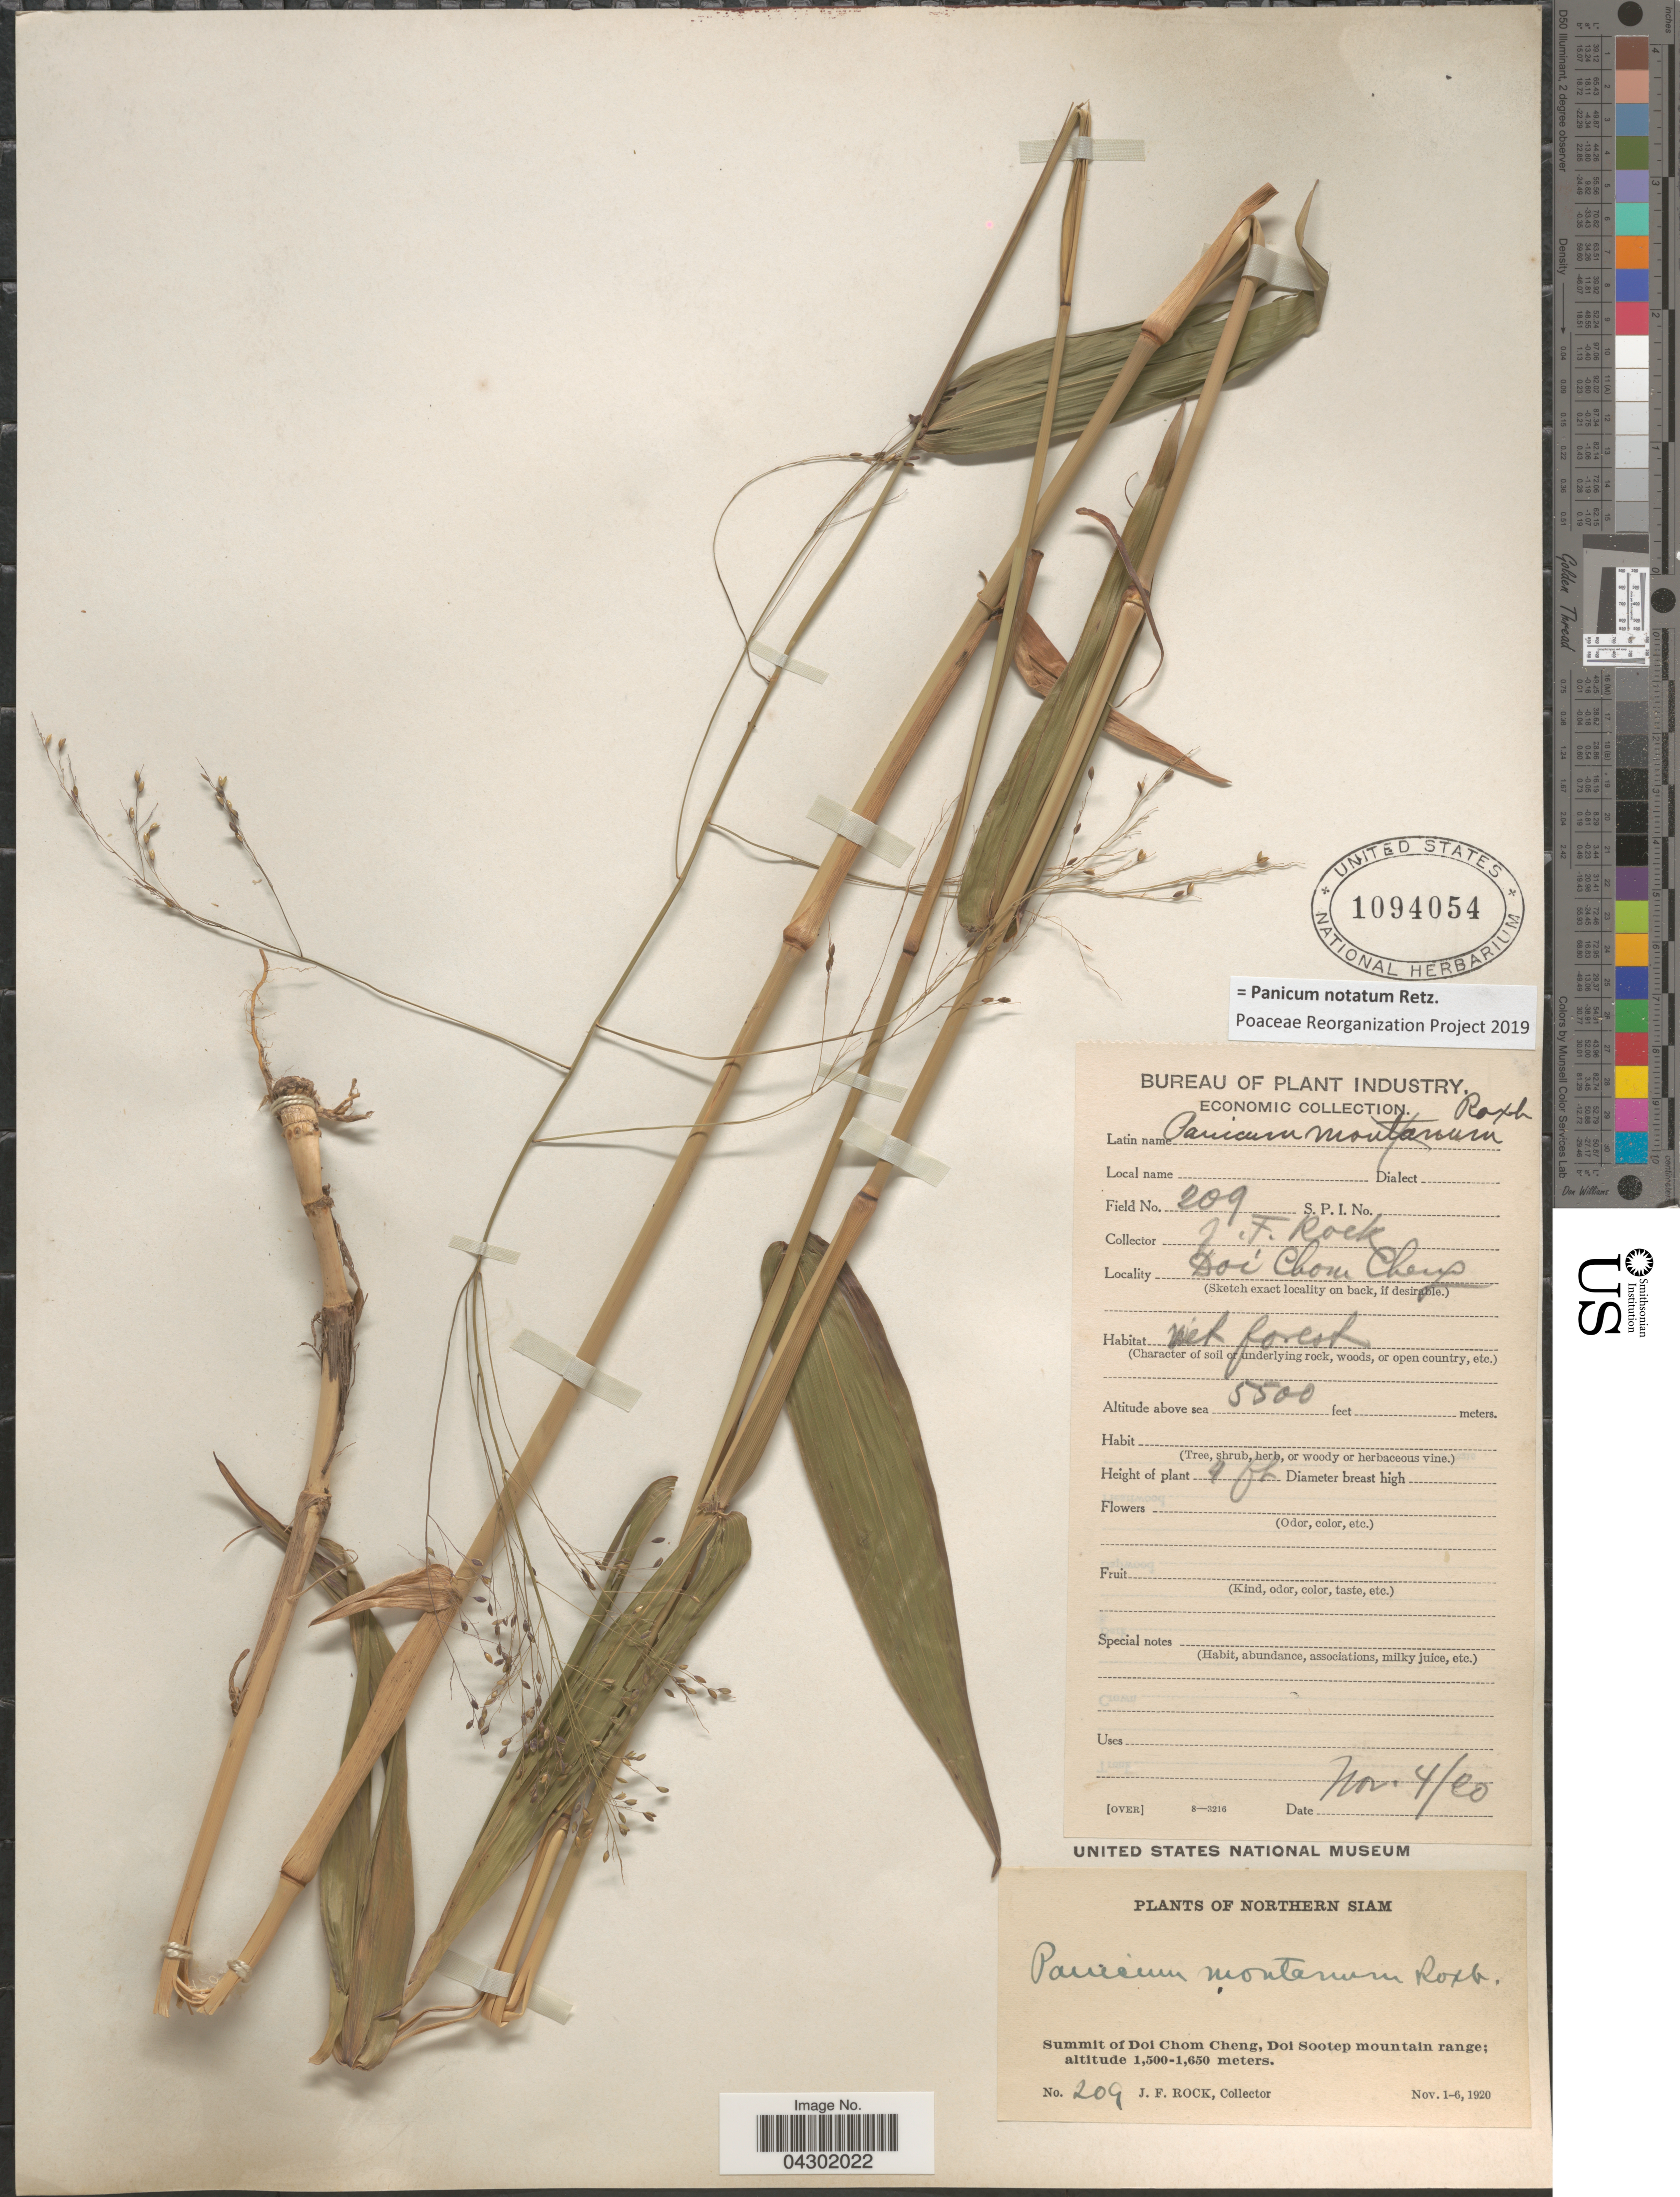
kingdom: Plantae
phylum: Tracheophyta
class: Liliopsida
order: Poales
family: Poaceae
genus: Panicum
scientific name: Panicum notatum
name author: Retz.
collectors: J. Rock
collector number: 209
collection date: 1920-11-04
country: Thailand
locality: Northern Siam. Summit of Doi Chom Cheng, Doi Sootep mountain range.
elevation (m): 1500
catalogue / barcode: US 1094054